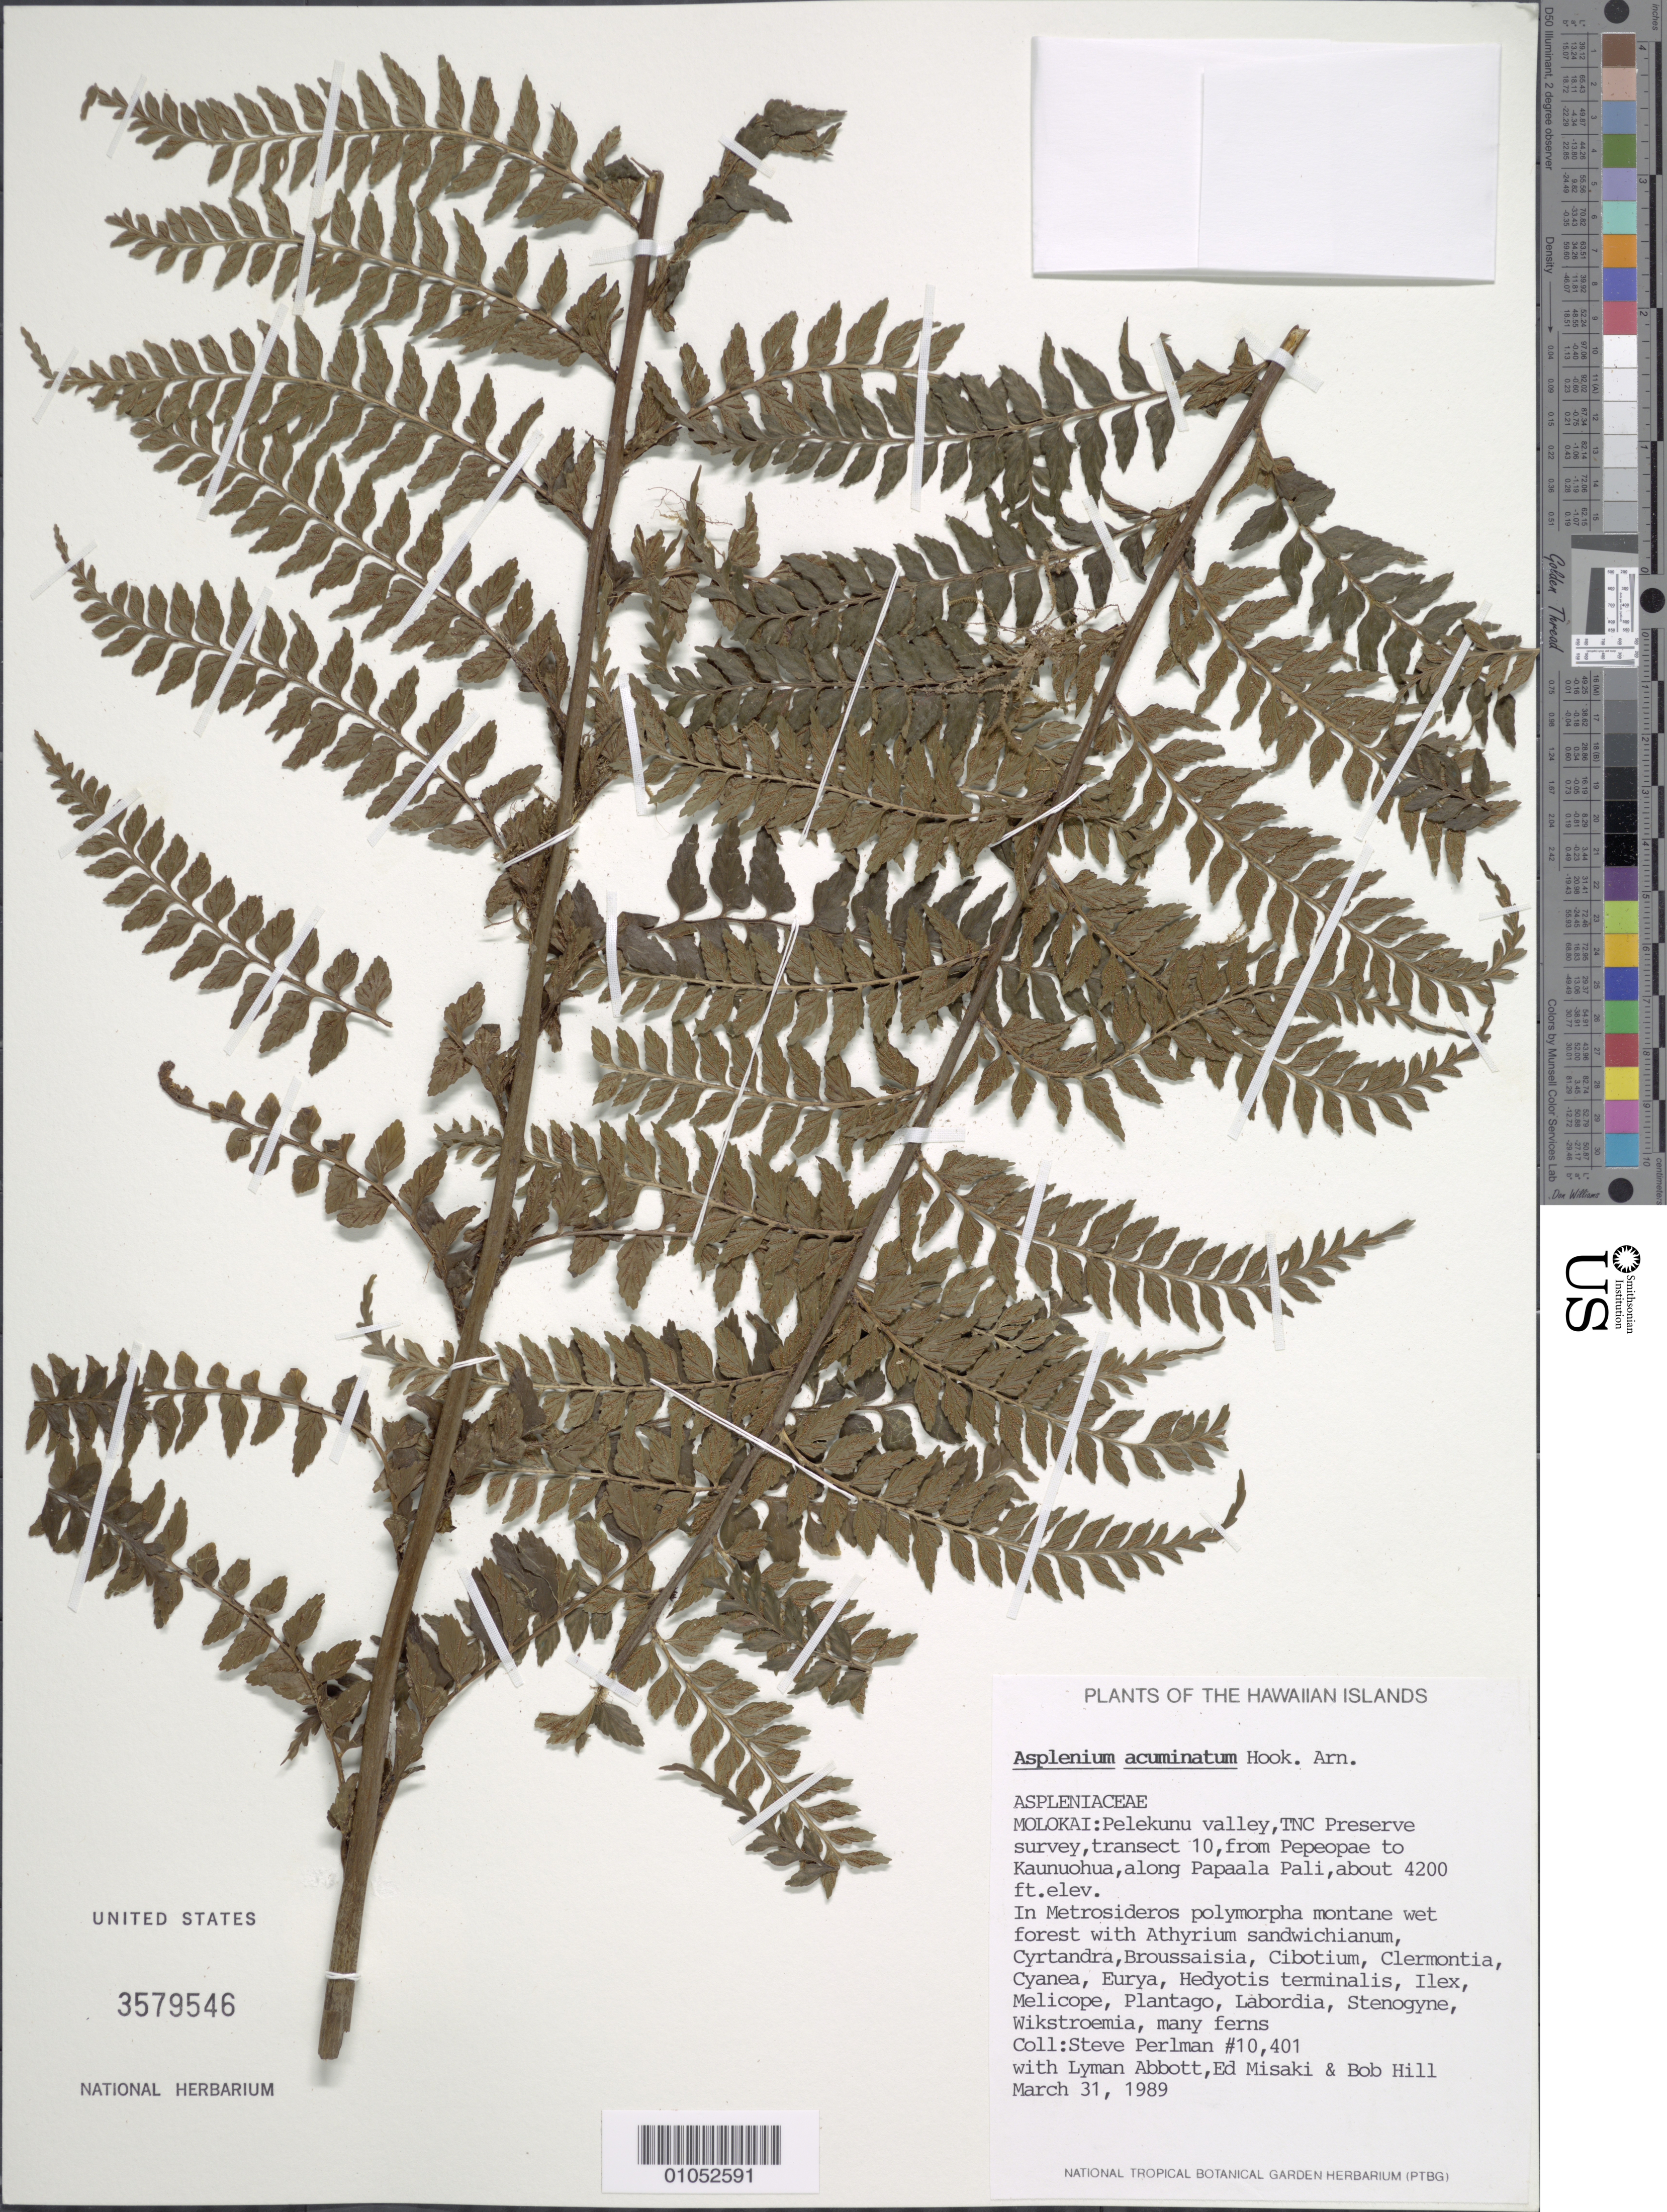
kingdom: Plantae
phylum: Tracheophyta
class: Polypodiopsida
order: Polypodiales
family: Aspleniaceae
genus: Asplenium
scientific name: Asplenium acuminatum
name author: Hook. & Arn.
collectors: S. P. Perlman, L. Abbott, E. Misaki & B. Hill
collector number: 10401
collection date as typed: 31 Mar 1989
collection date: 1989-03-31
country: United States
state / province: Hawaii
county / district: Maui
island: Moloka'i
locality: Pelekunu valley, TNC Preserve survey, transect 10, from Pepeopae to Kaunuohua, along Papaala Pali.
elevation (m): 1280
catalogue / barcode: US 3579546